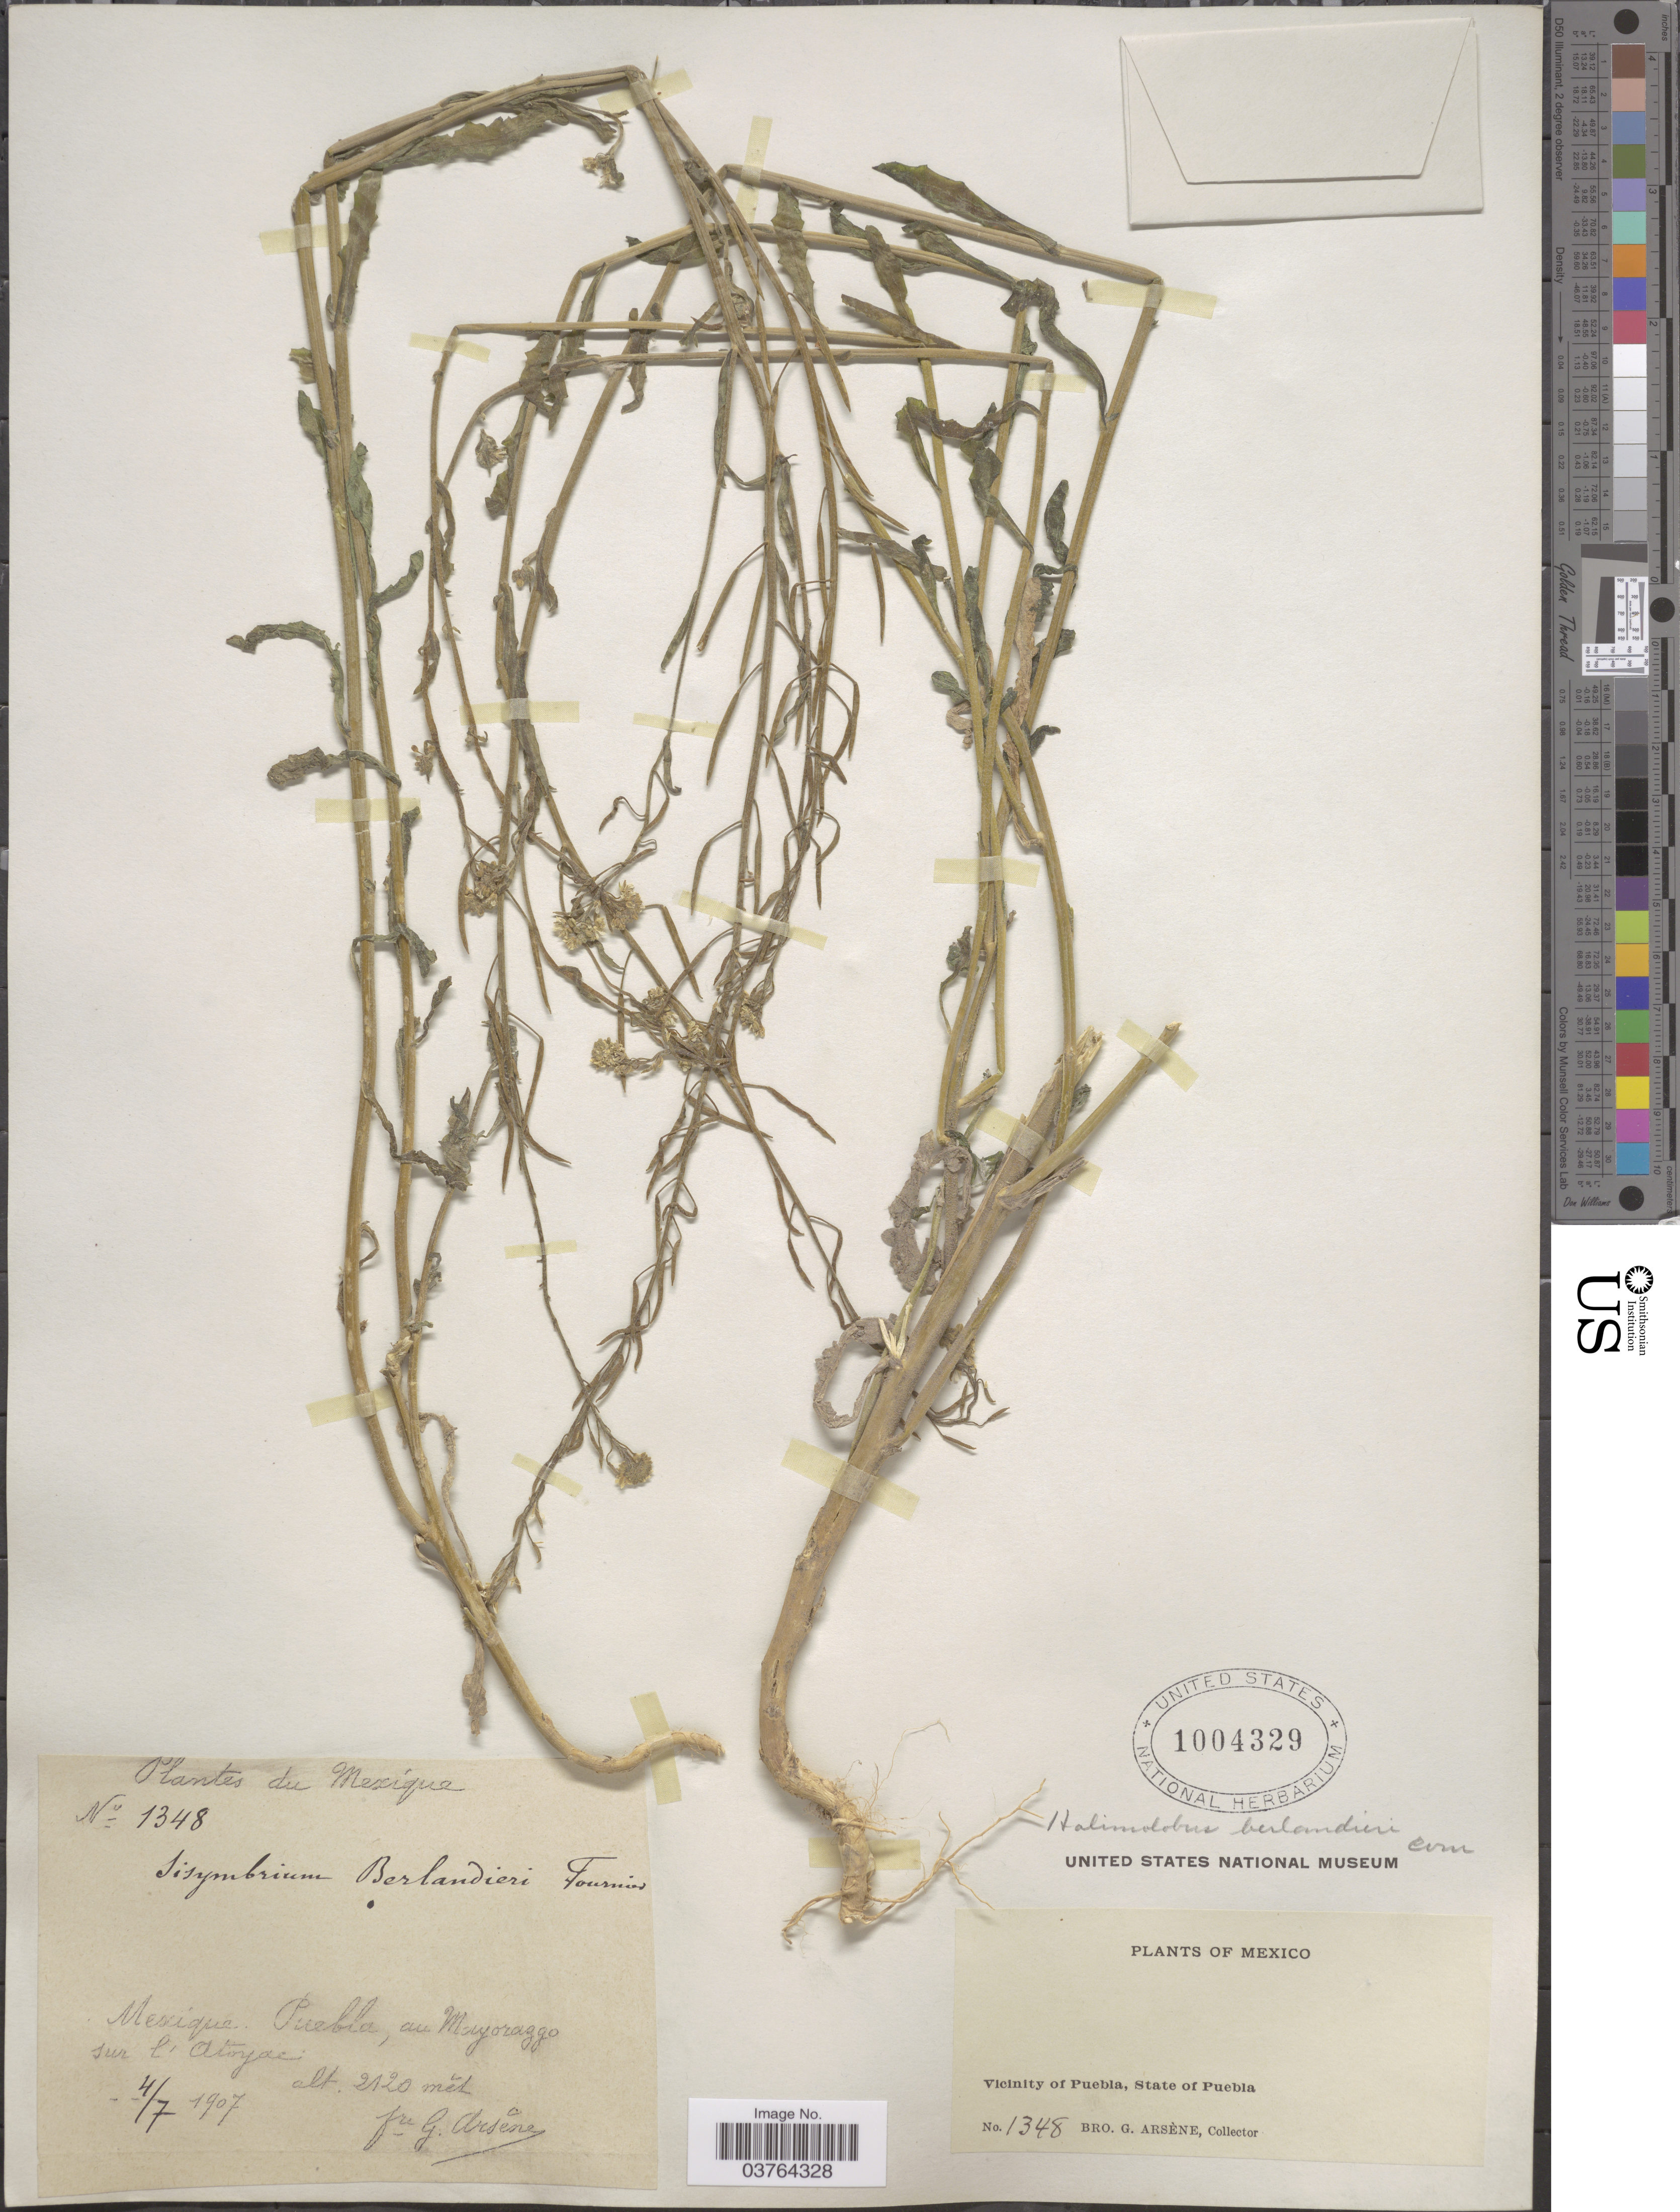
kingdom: Plantae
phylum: Tracheophyta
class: Magnoliopsida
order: Brassicales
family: Brassicaceae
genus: Halimolobos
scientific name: Halimolobos berlandieri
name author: O.E. Schulz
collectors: Bro. G. Arsène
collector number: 1348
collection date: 1907-07-04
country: Mexico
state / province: Puebla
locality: Mexique. Vicinity of Puebla, au Mayorazzo sur l'Atoyac.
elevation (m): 2120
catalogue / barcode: US 1004329